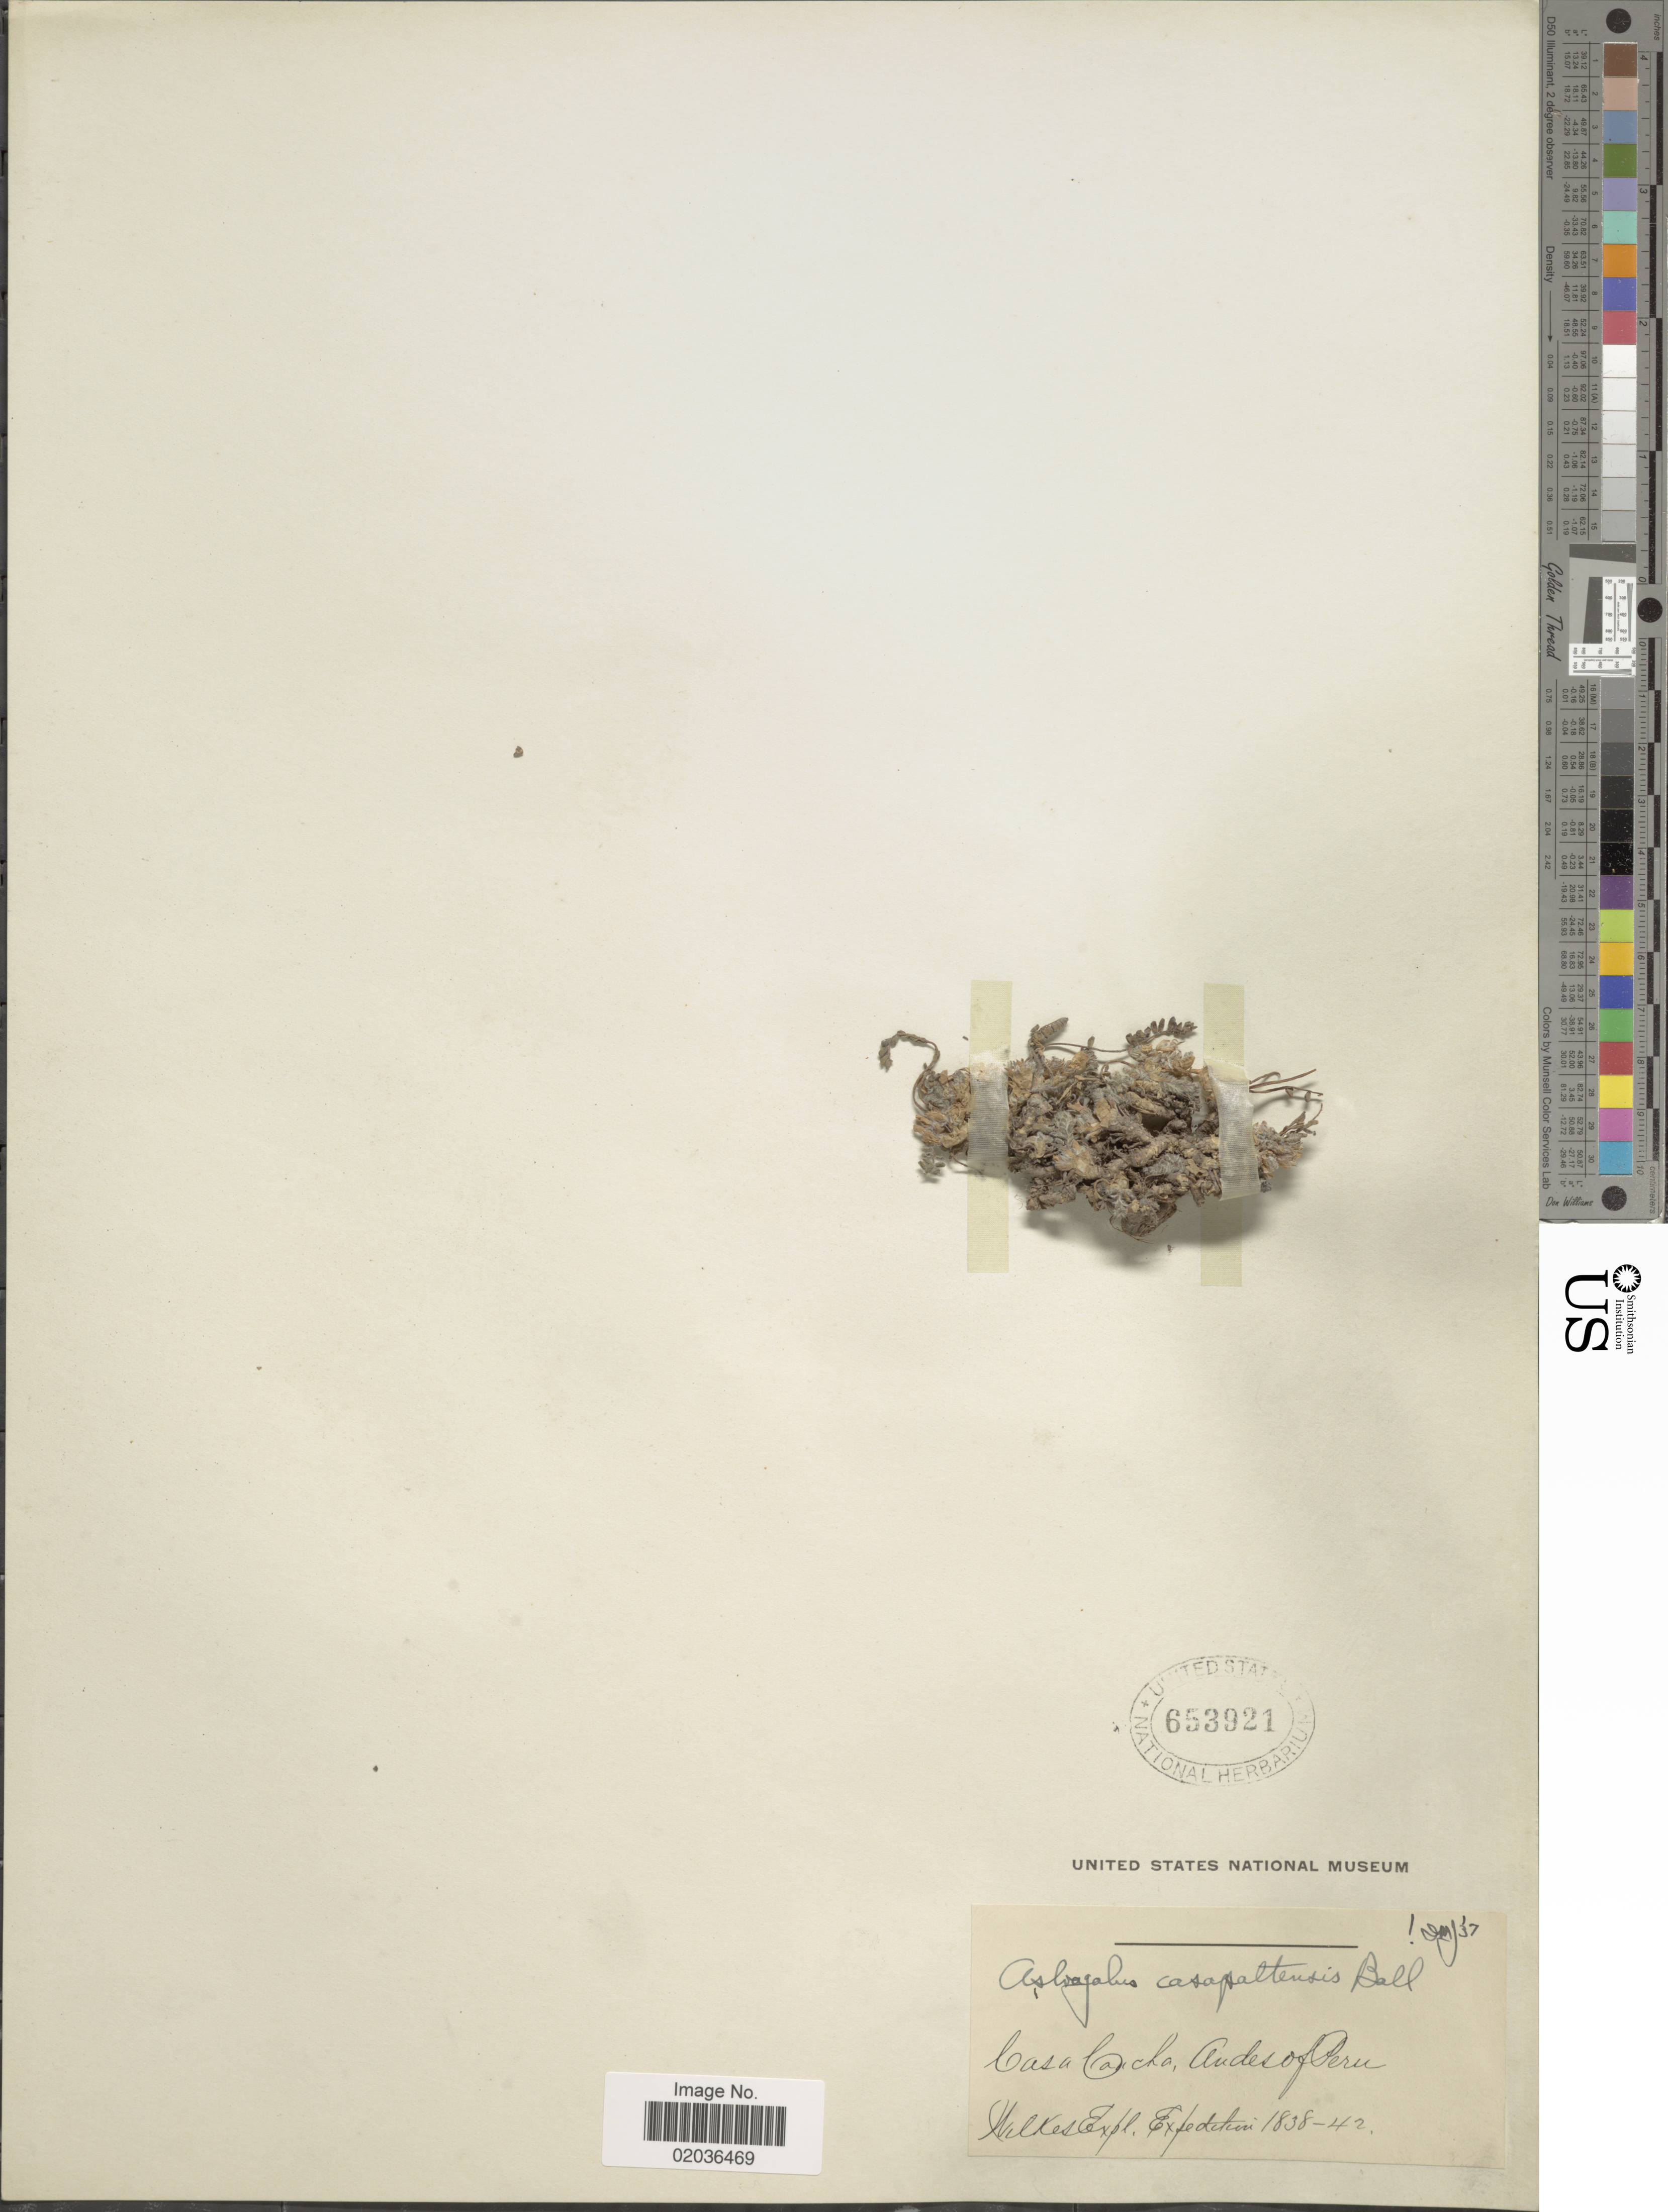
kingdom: Plantae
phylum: Tracheophyta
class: Magnoliopsida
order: Fabales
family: Fabaceae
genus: Astragalus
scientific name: Astragalus casapaltensis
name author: Ball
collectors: Wilkes Explor. Exped.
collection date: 1838/1842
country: Peru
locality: Casa Cancha, Andes of Peru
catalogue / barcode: US 653921